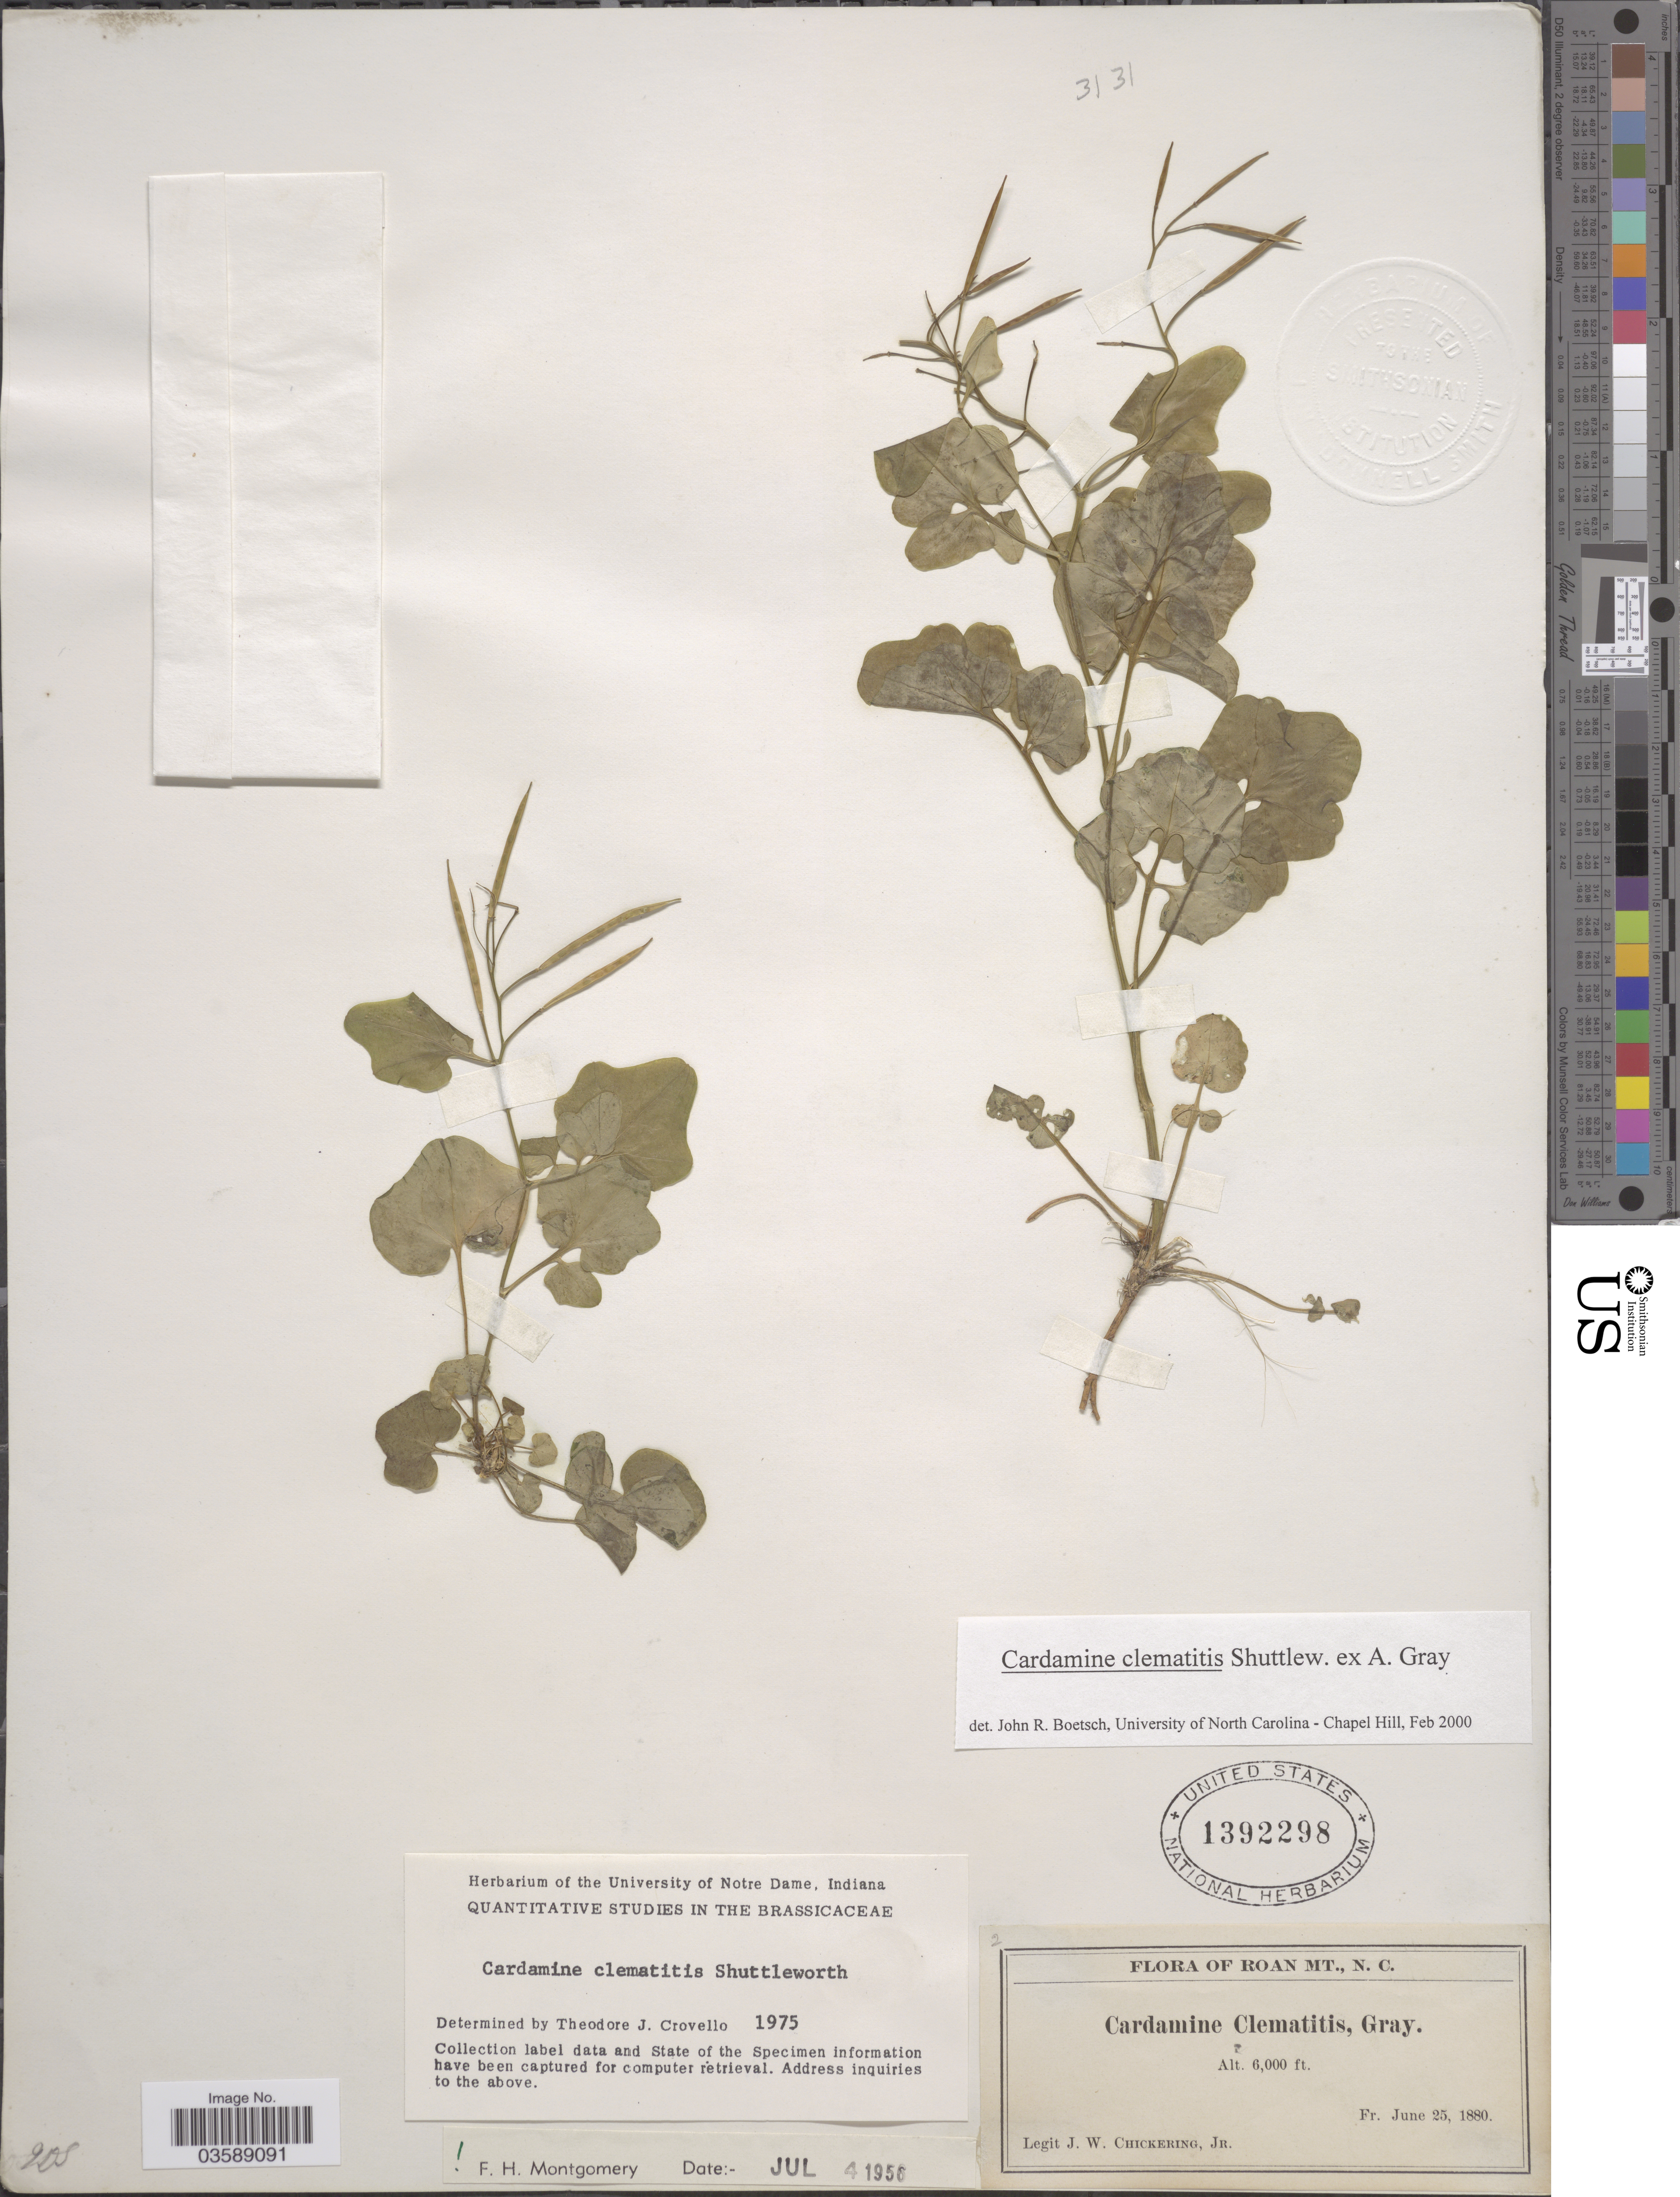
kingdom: Plantae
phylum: Tracheophyta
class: Magnoliopsida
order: Brassicales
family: Brassicaceae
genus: Cardamine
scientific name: Cardamine clematitis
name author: Shuttlew. ex S. Watson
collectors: J. W. Chickering Jr.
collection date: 1880-06-25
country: United States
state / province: North Carolina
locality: Roan Mt.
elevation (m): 1829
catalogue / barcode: US 1392298